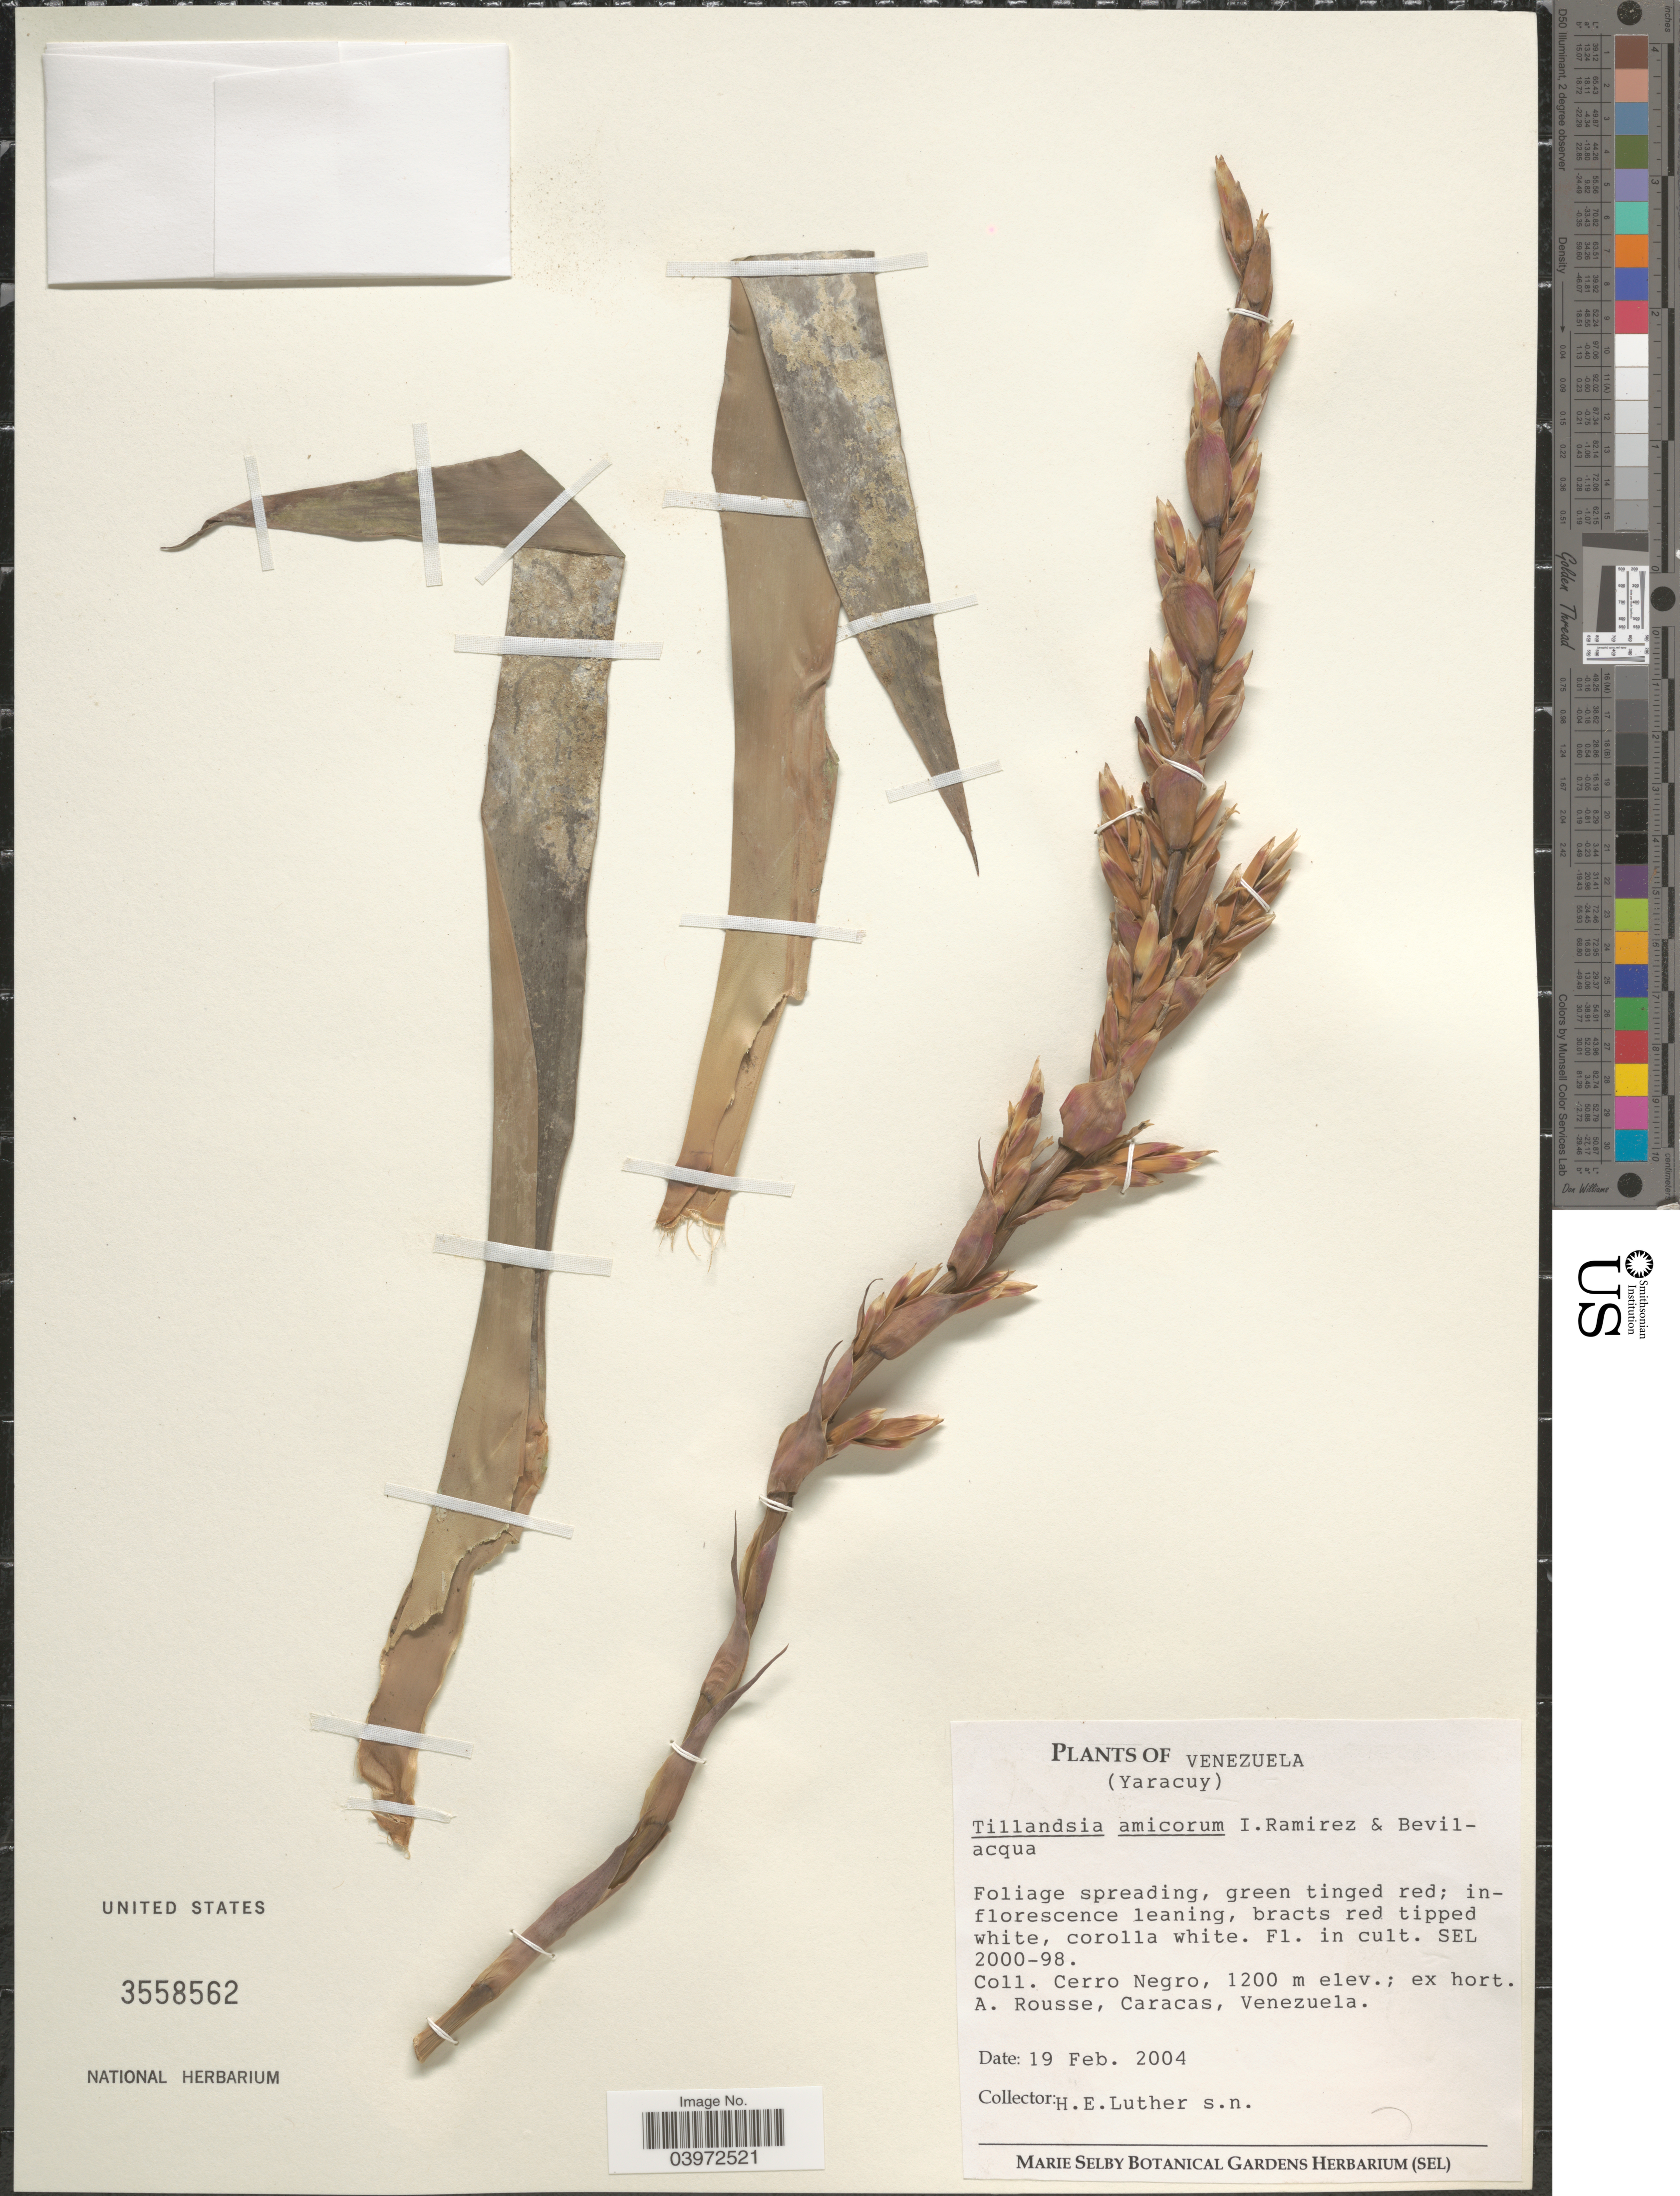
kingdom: Plantae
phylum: Tracheophyta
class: Liliopsida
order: Poales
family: Bromeliaceae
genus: Tillandsia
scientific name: Tillandsia amicorum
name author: I. Ramírez & Bevil.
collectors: Hans E. Luther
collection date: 2004-02-19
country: Venezuela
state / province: Yaracuy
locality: Cerro Negro, ex hort. A. Rousse, Caracas.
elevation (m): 1200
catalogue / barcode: US 3558562